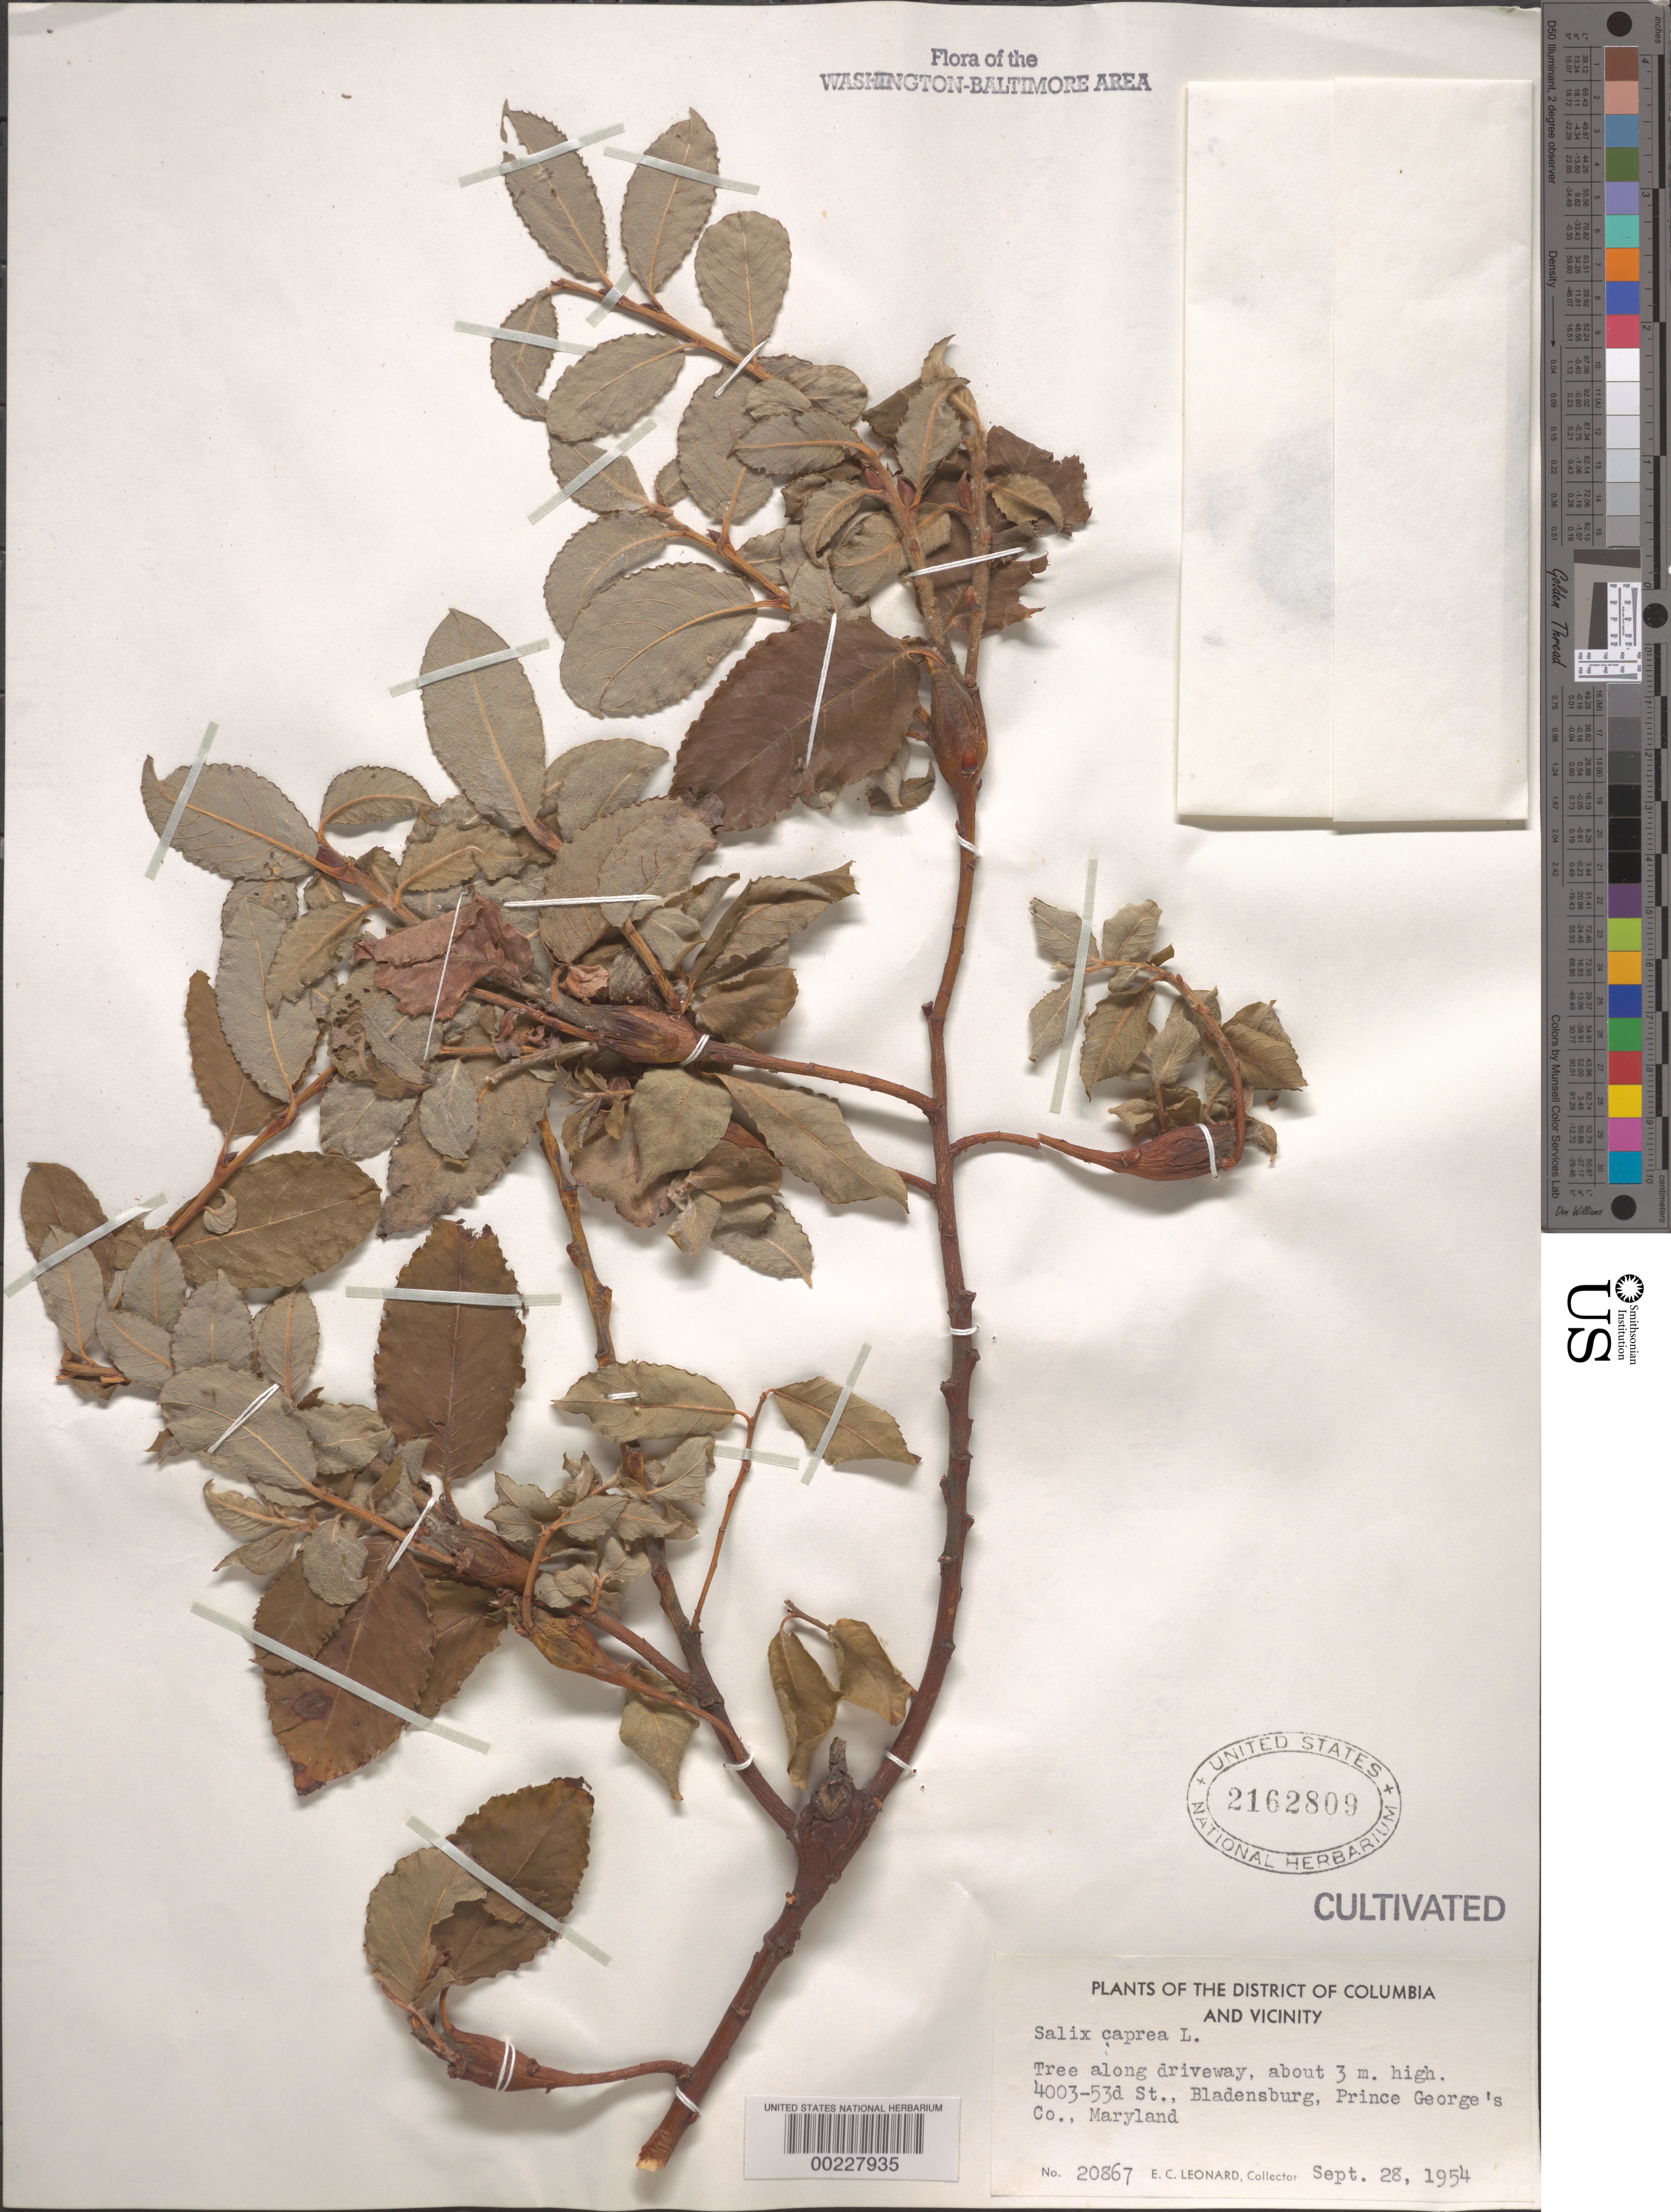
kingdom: Plantae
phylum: Tracheophyta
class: Magnoliopsida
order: Malpighiales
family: Salicaceae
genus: Salix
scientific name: Salix caprea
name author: L.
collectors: E. C. Leonard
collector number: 20867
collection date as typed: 28 Sep 1954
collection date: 1954-09-28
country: United States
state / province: Maryland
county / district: Prince George's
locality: Bladensburg, 4003 53rd St; tree along driveway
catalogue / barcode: US 2162809